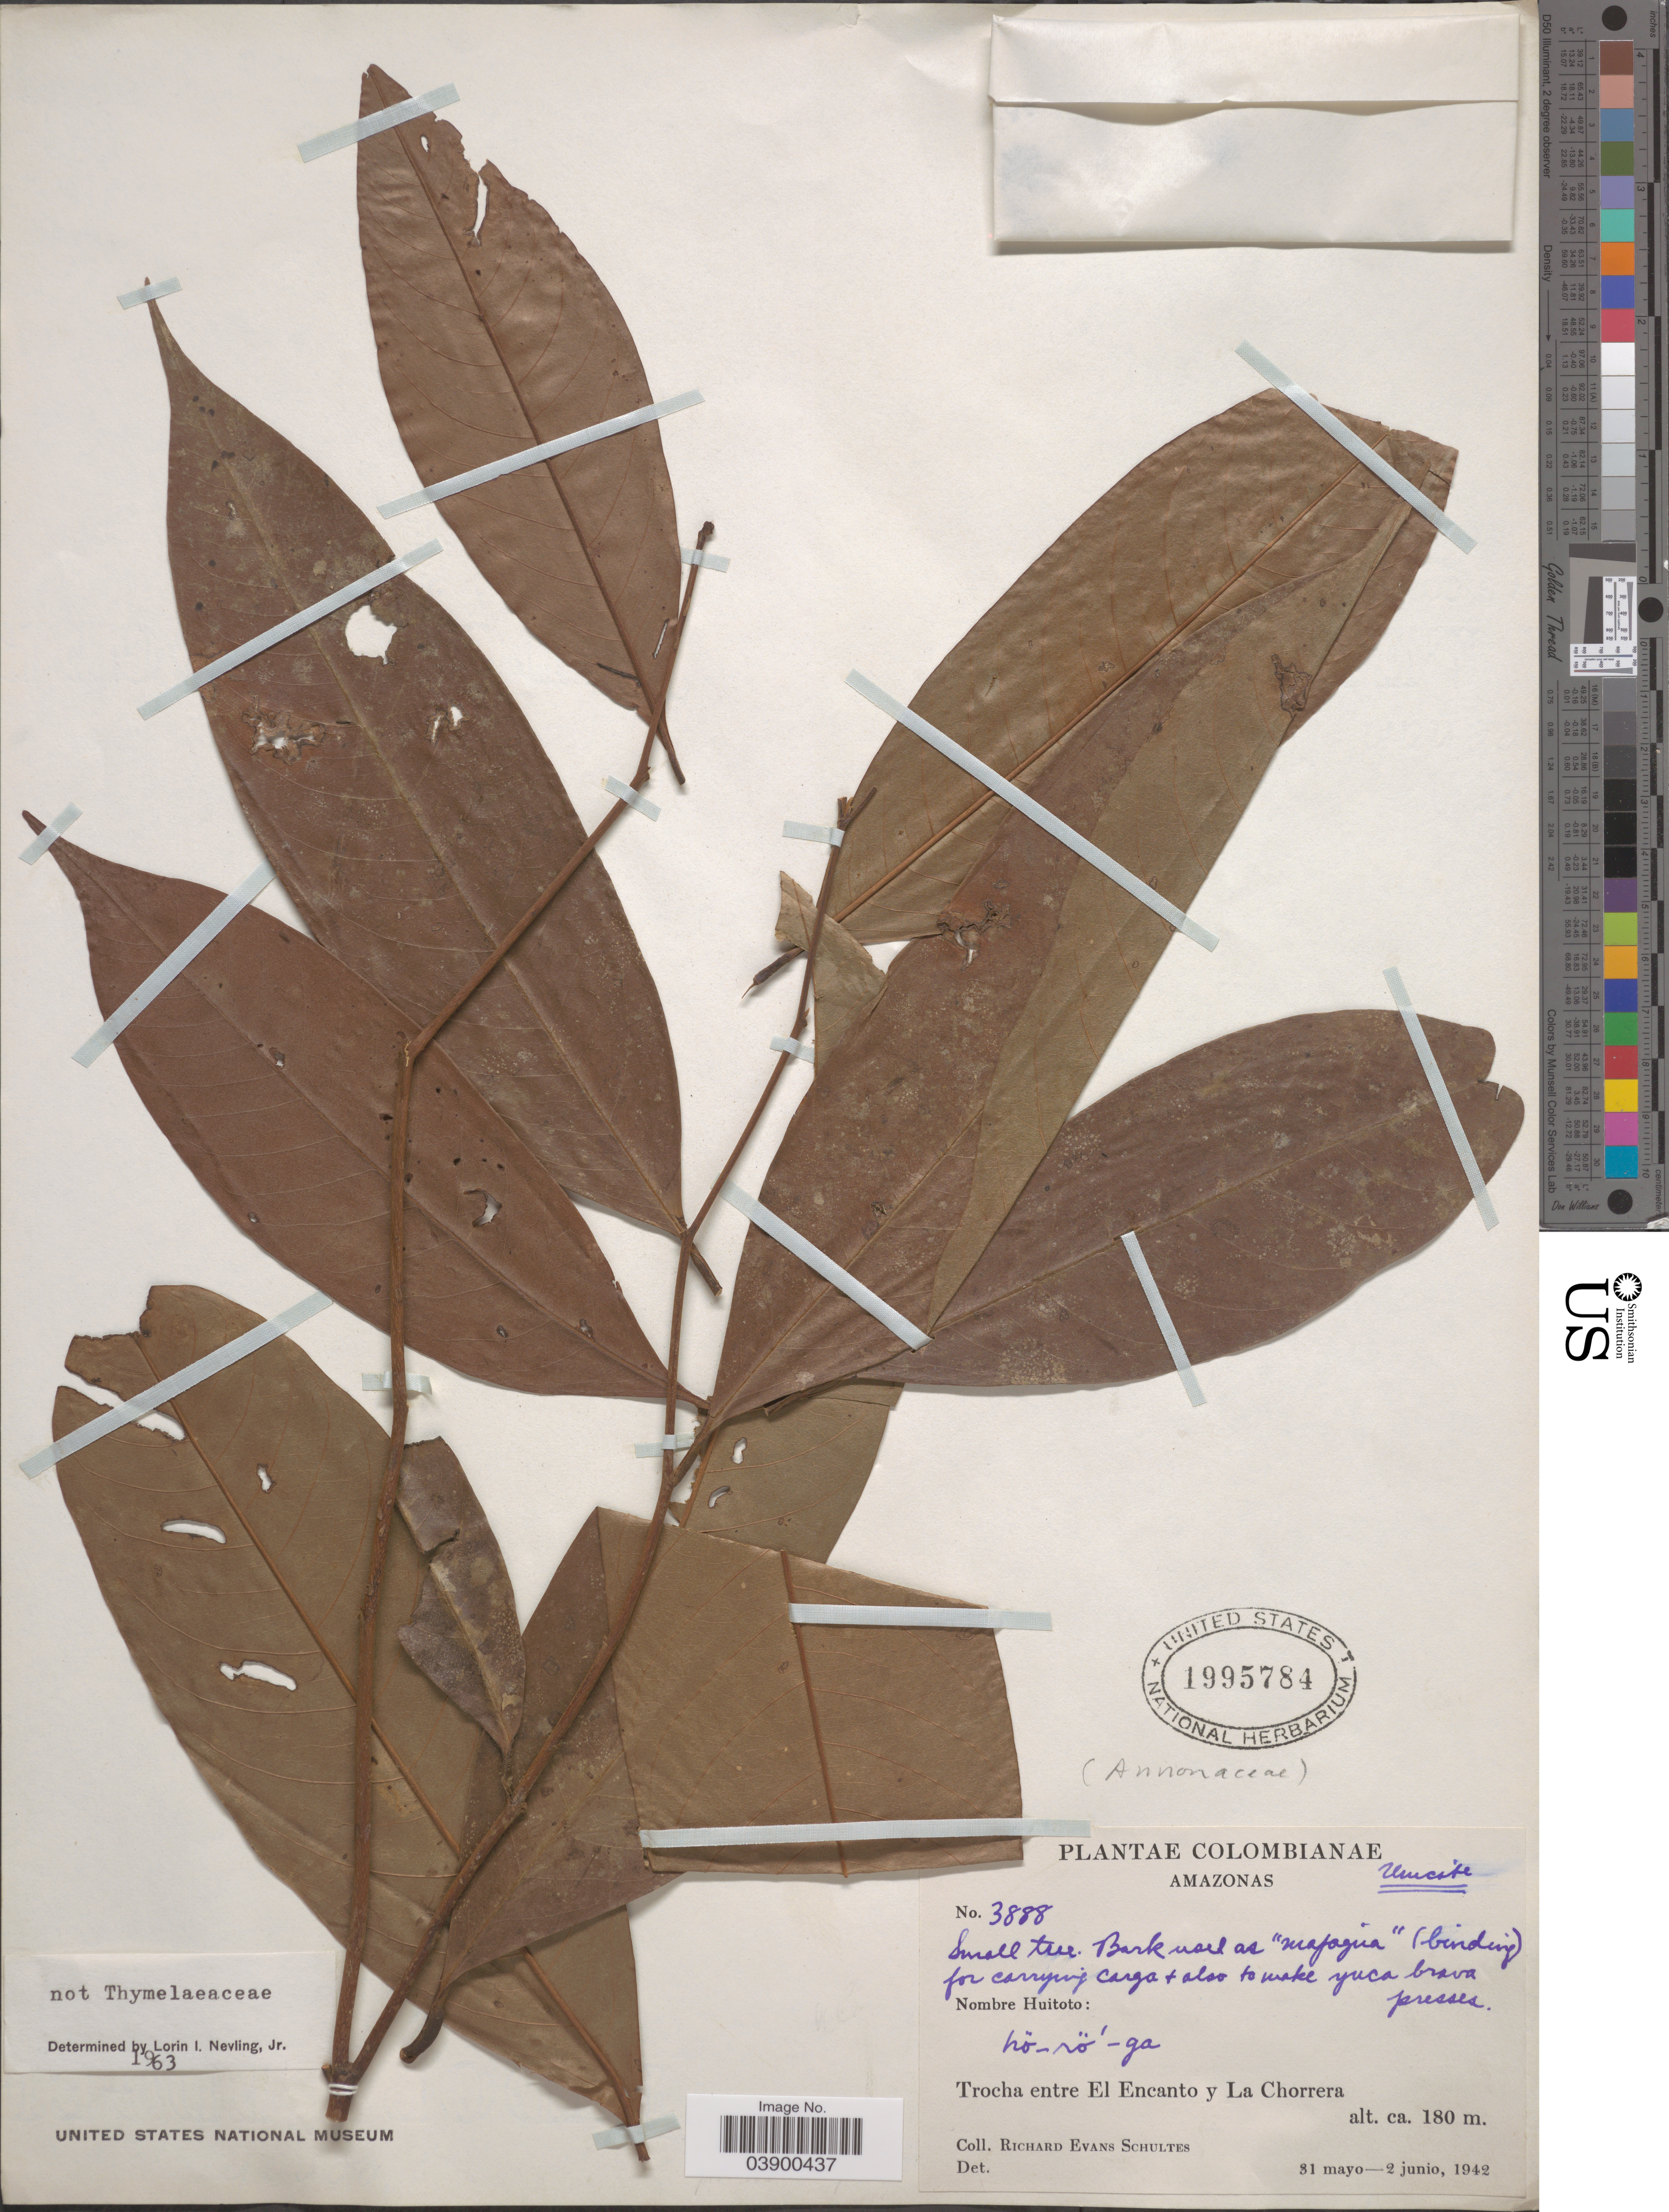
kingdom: Plantae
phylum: Tracheophyta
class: Magnoliopsida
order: Magnoliales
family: Annonaceae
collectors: R. E. Schultes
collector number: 3888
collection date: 1942-05-31/1942-06-02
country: Colombia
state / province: Amazônas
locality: Trocha entre El Encanto y La Chorrera.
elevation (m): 180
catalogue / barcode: US 1995784